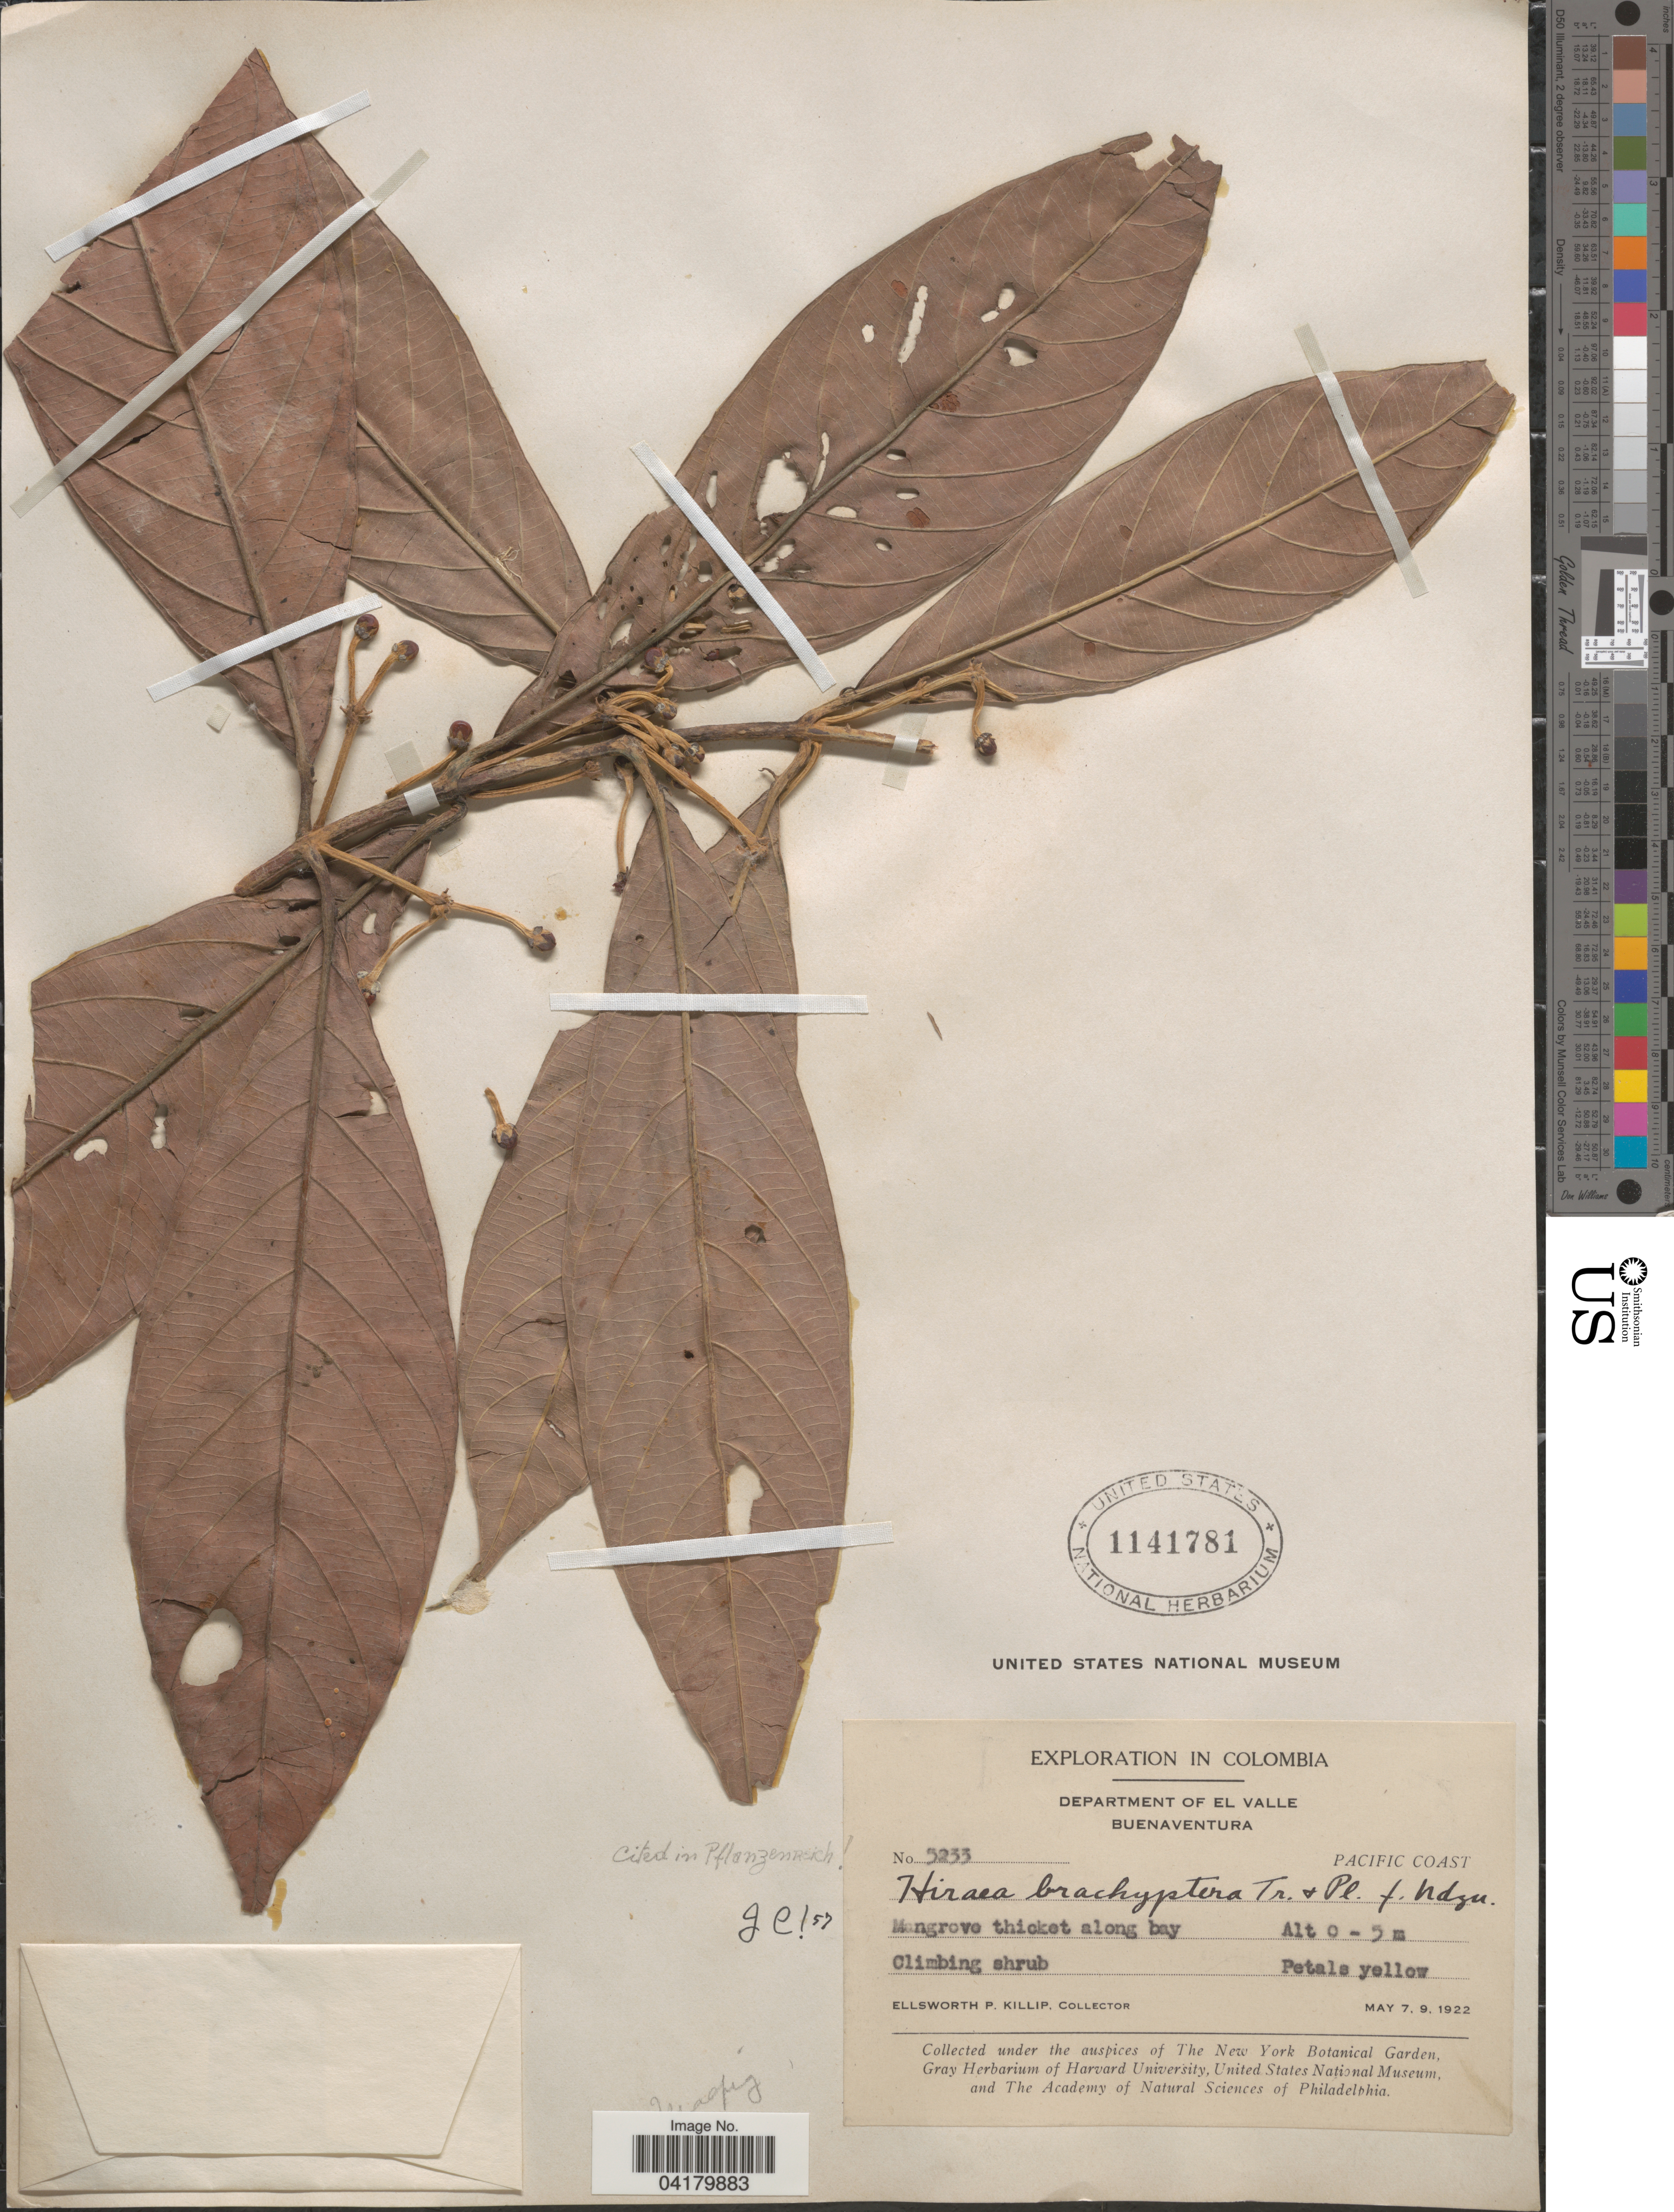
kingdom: Plantae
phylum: Tracheophyta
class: Magnoliopsida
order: Malpighiales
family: Malpighiaceae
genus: Hiraea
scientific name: Hiraea brachyptera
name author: Triana & Planch.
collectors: E. P. Killip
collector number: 5233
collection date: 1922-05-07/1922-05-09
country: Colombia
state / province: Valle del Cauca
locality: Exploration in Colombia. Department of El Valle. Buenaventura. Mangrove thicket along bay. Pacific Coast.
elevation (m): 0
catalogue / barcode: US 1141781